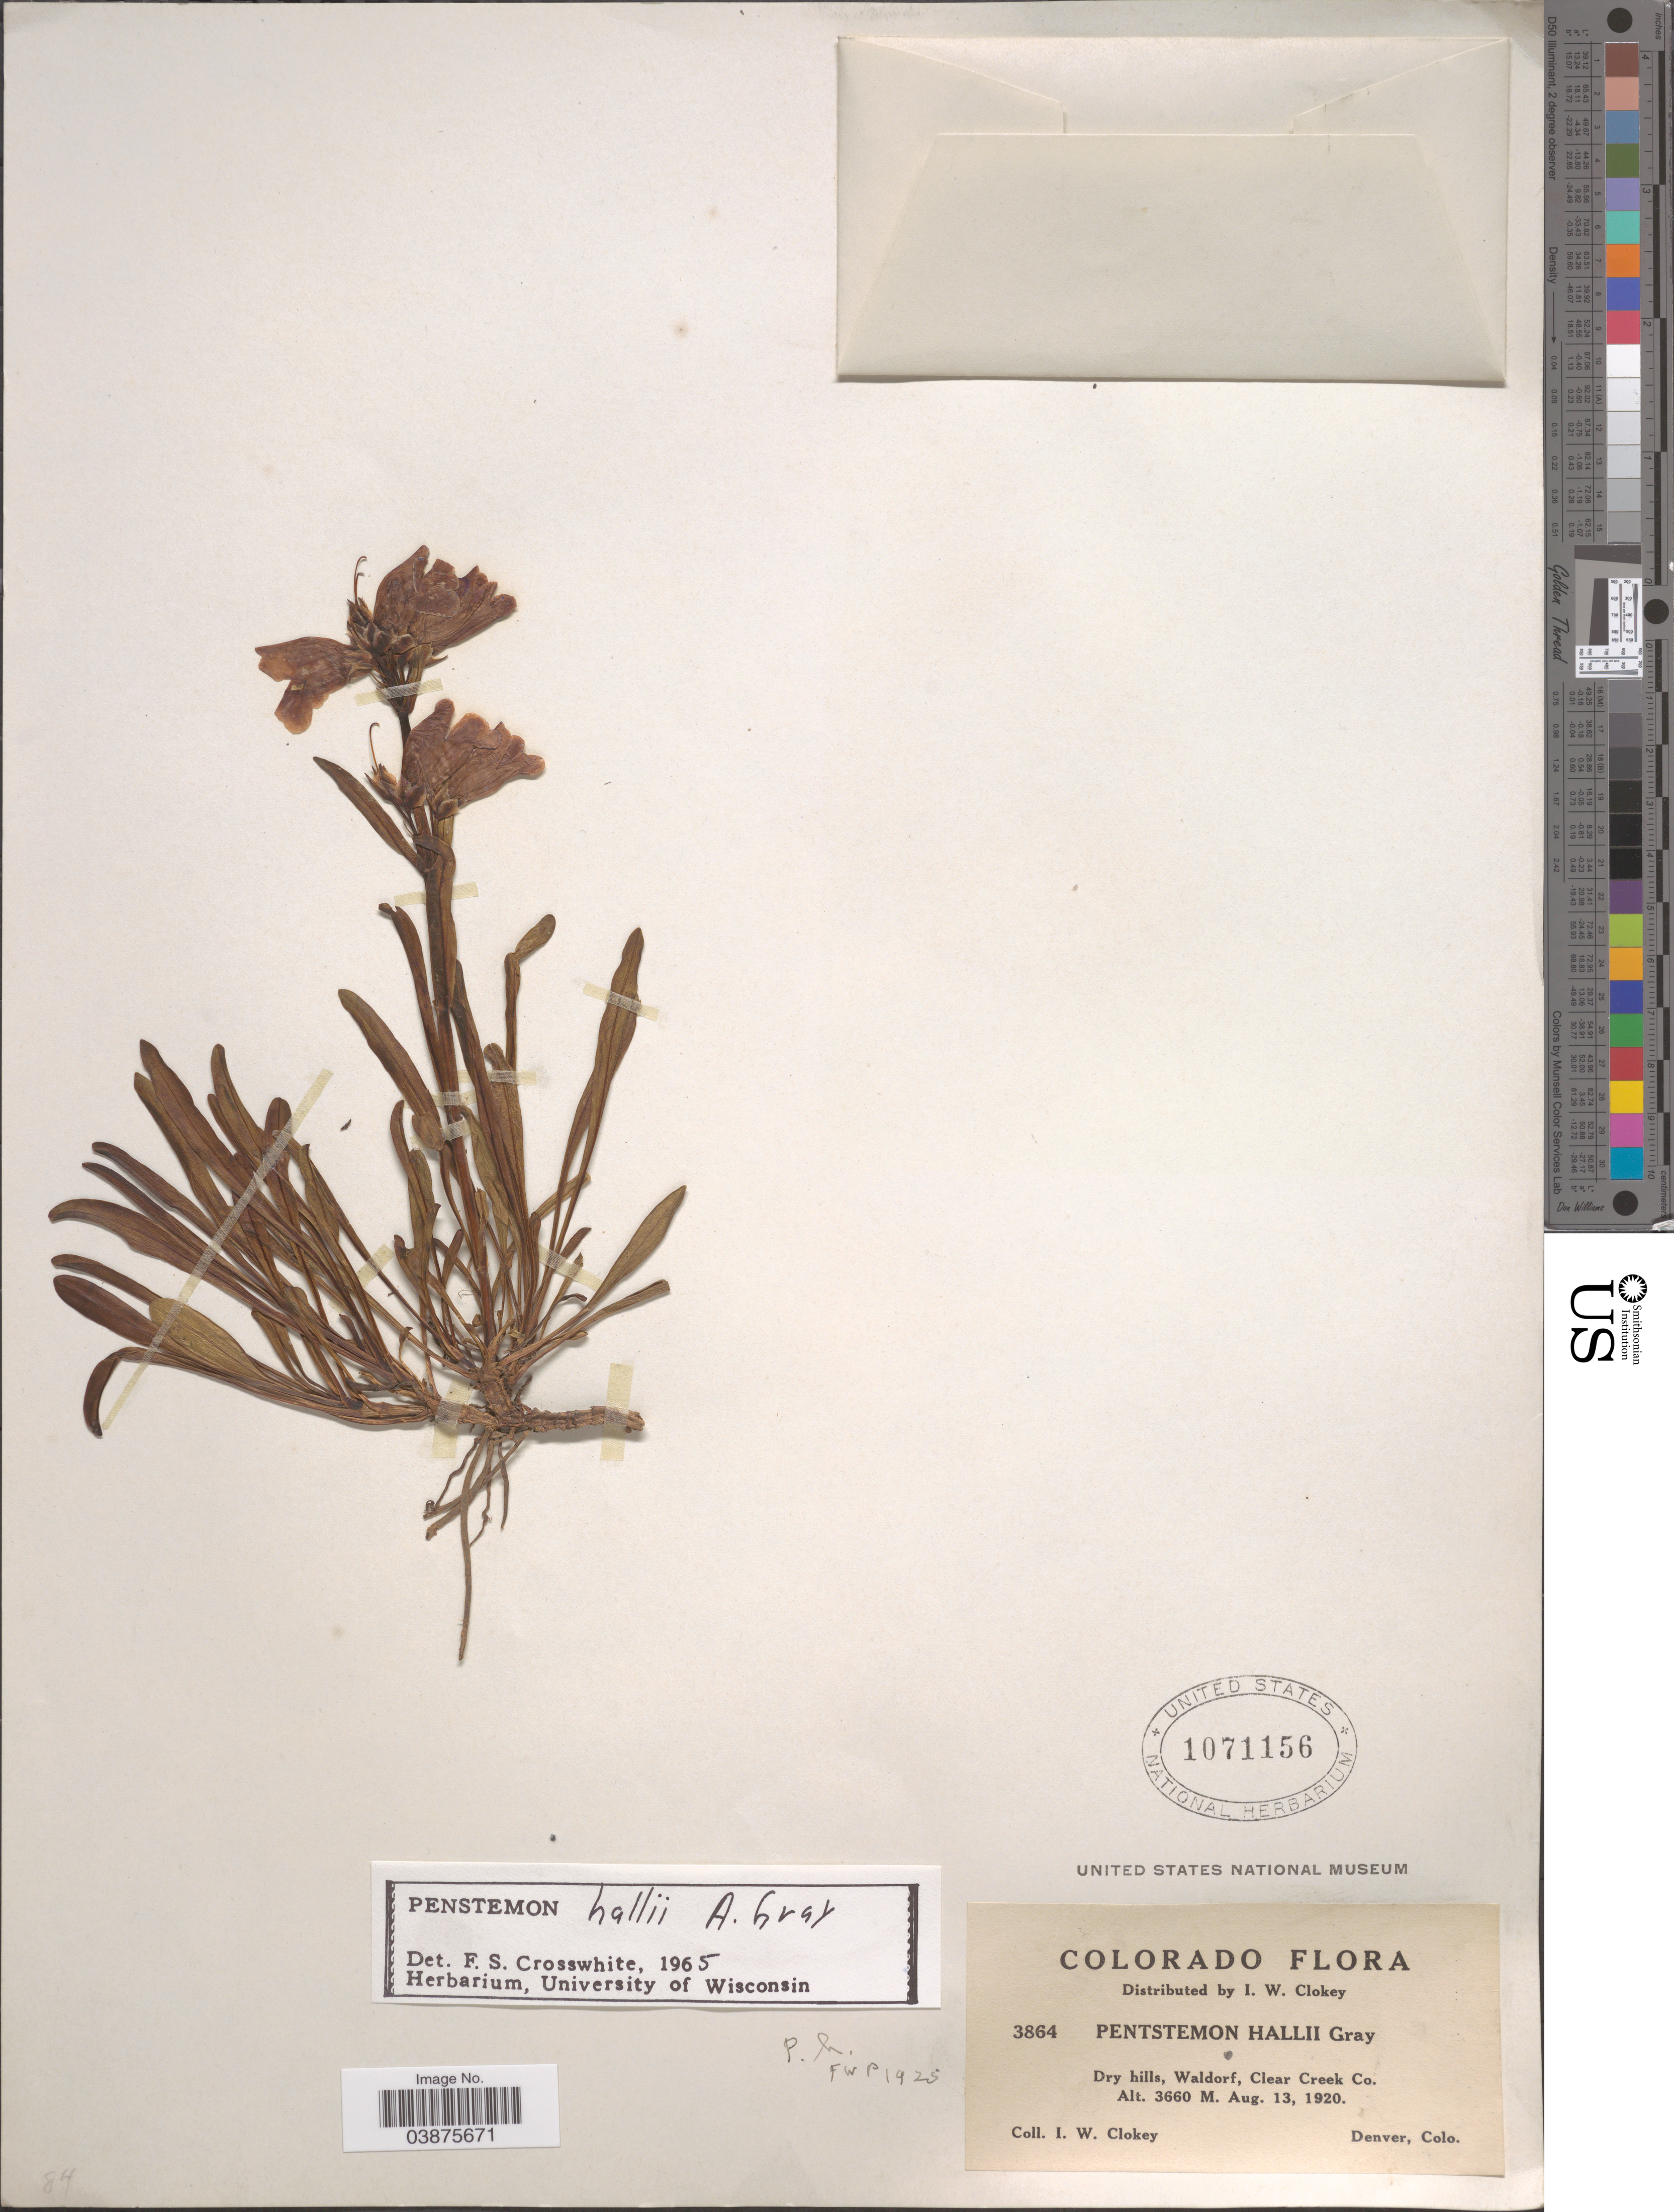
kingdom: Plantae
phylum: Tracheophyta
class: Magnoliopsida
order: Lamiales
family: Plantaginaceae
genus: Penstemon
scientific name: Penstemon hallii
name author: A. Gray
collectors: I. W. Clokey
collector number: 3864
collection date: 1920-08-13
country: United States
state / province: Colorado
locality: Waldorf, Clear Creek Co.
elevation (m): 3660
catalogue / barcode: US 1071156